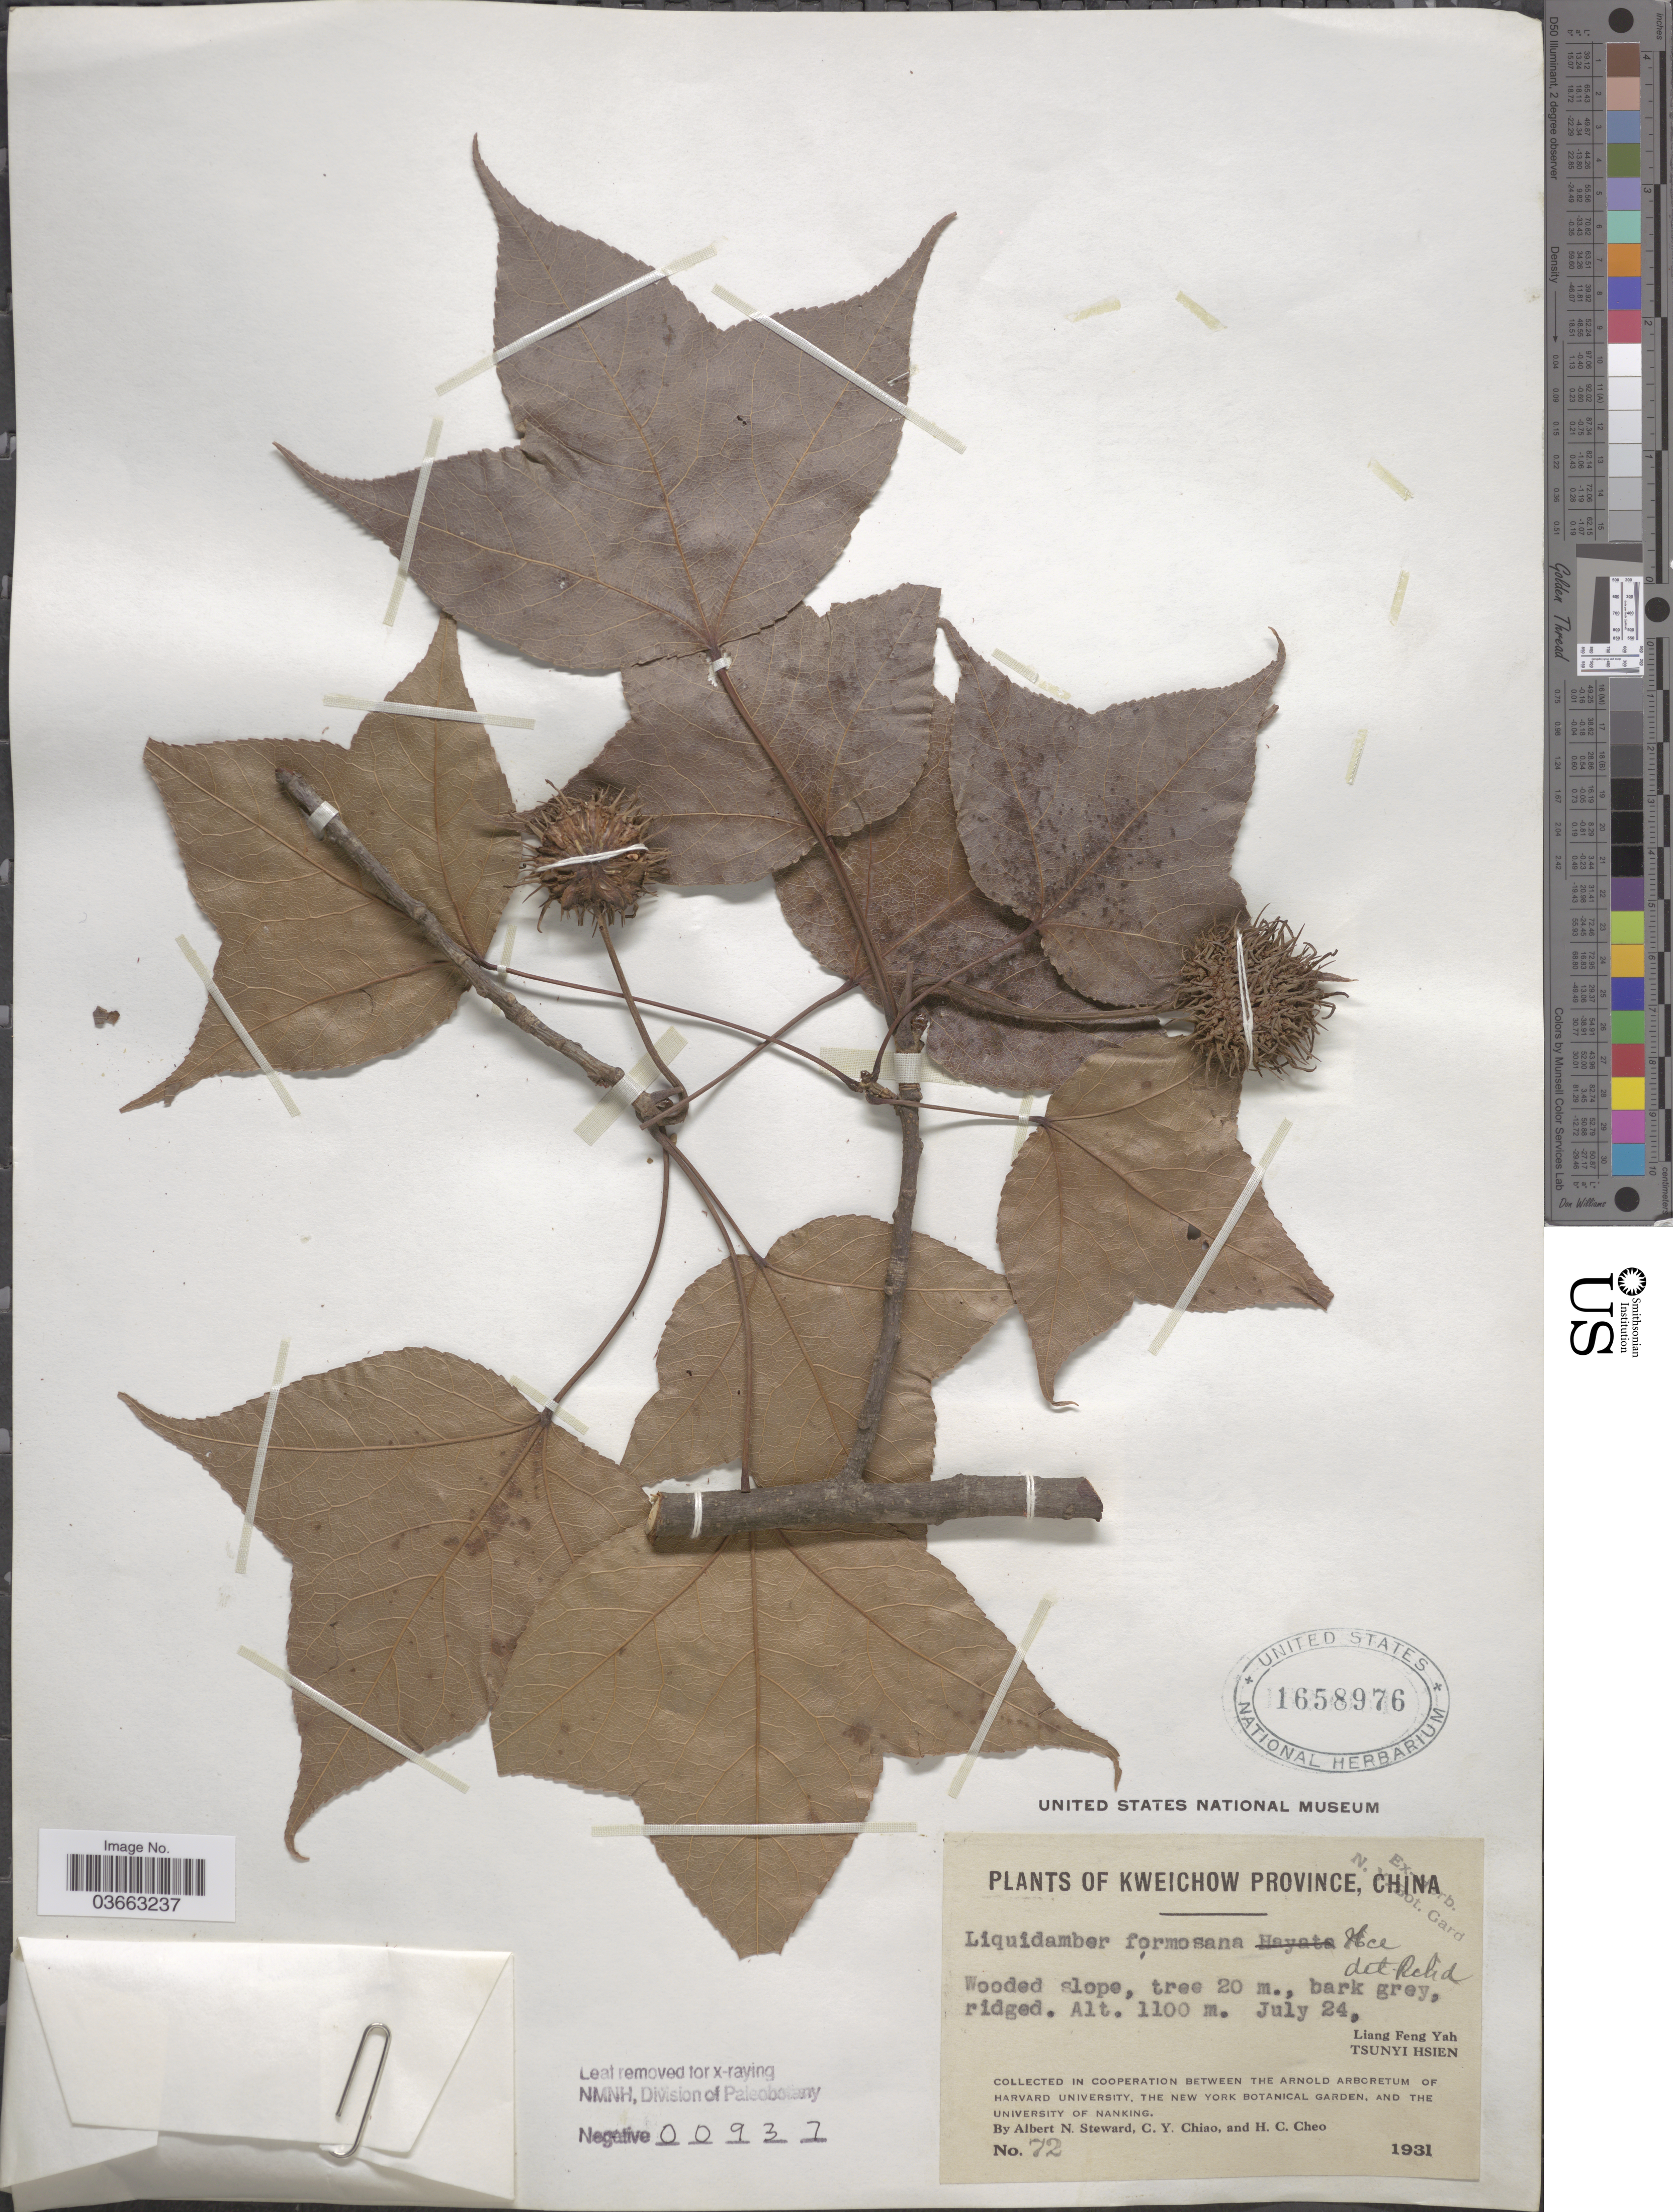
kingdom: Plantae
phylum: Tracheophyta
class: Magnoliopsida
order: Saxifragales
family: Altingiaceae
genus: Liquidambar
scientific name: Liquidambar formosana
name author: Hance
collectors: A. N. Steward, C. Y. Chiao & H. Cheo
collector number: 72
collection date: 1931-07-24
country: China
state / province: Guizhou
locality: Kweichow Province. Liang Feng Yah. Tsunyi Hsien.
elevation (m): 1100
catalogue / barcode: US 1658976